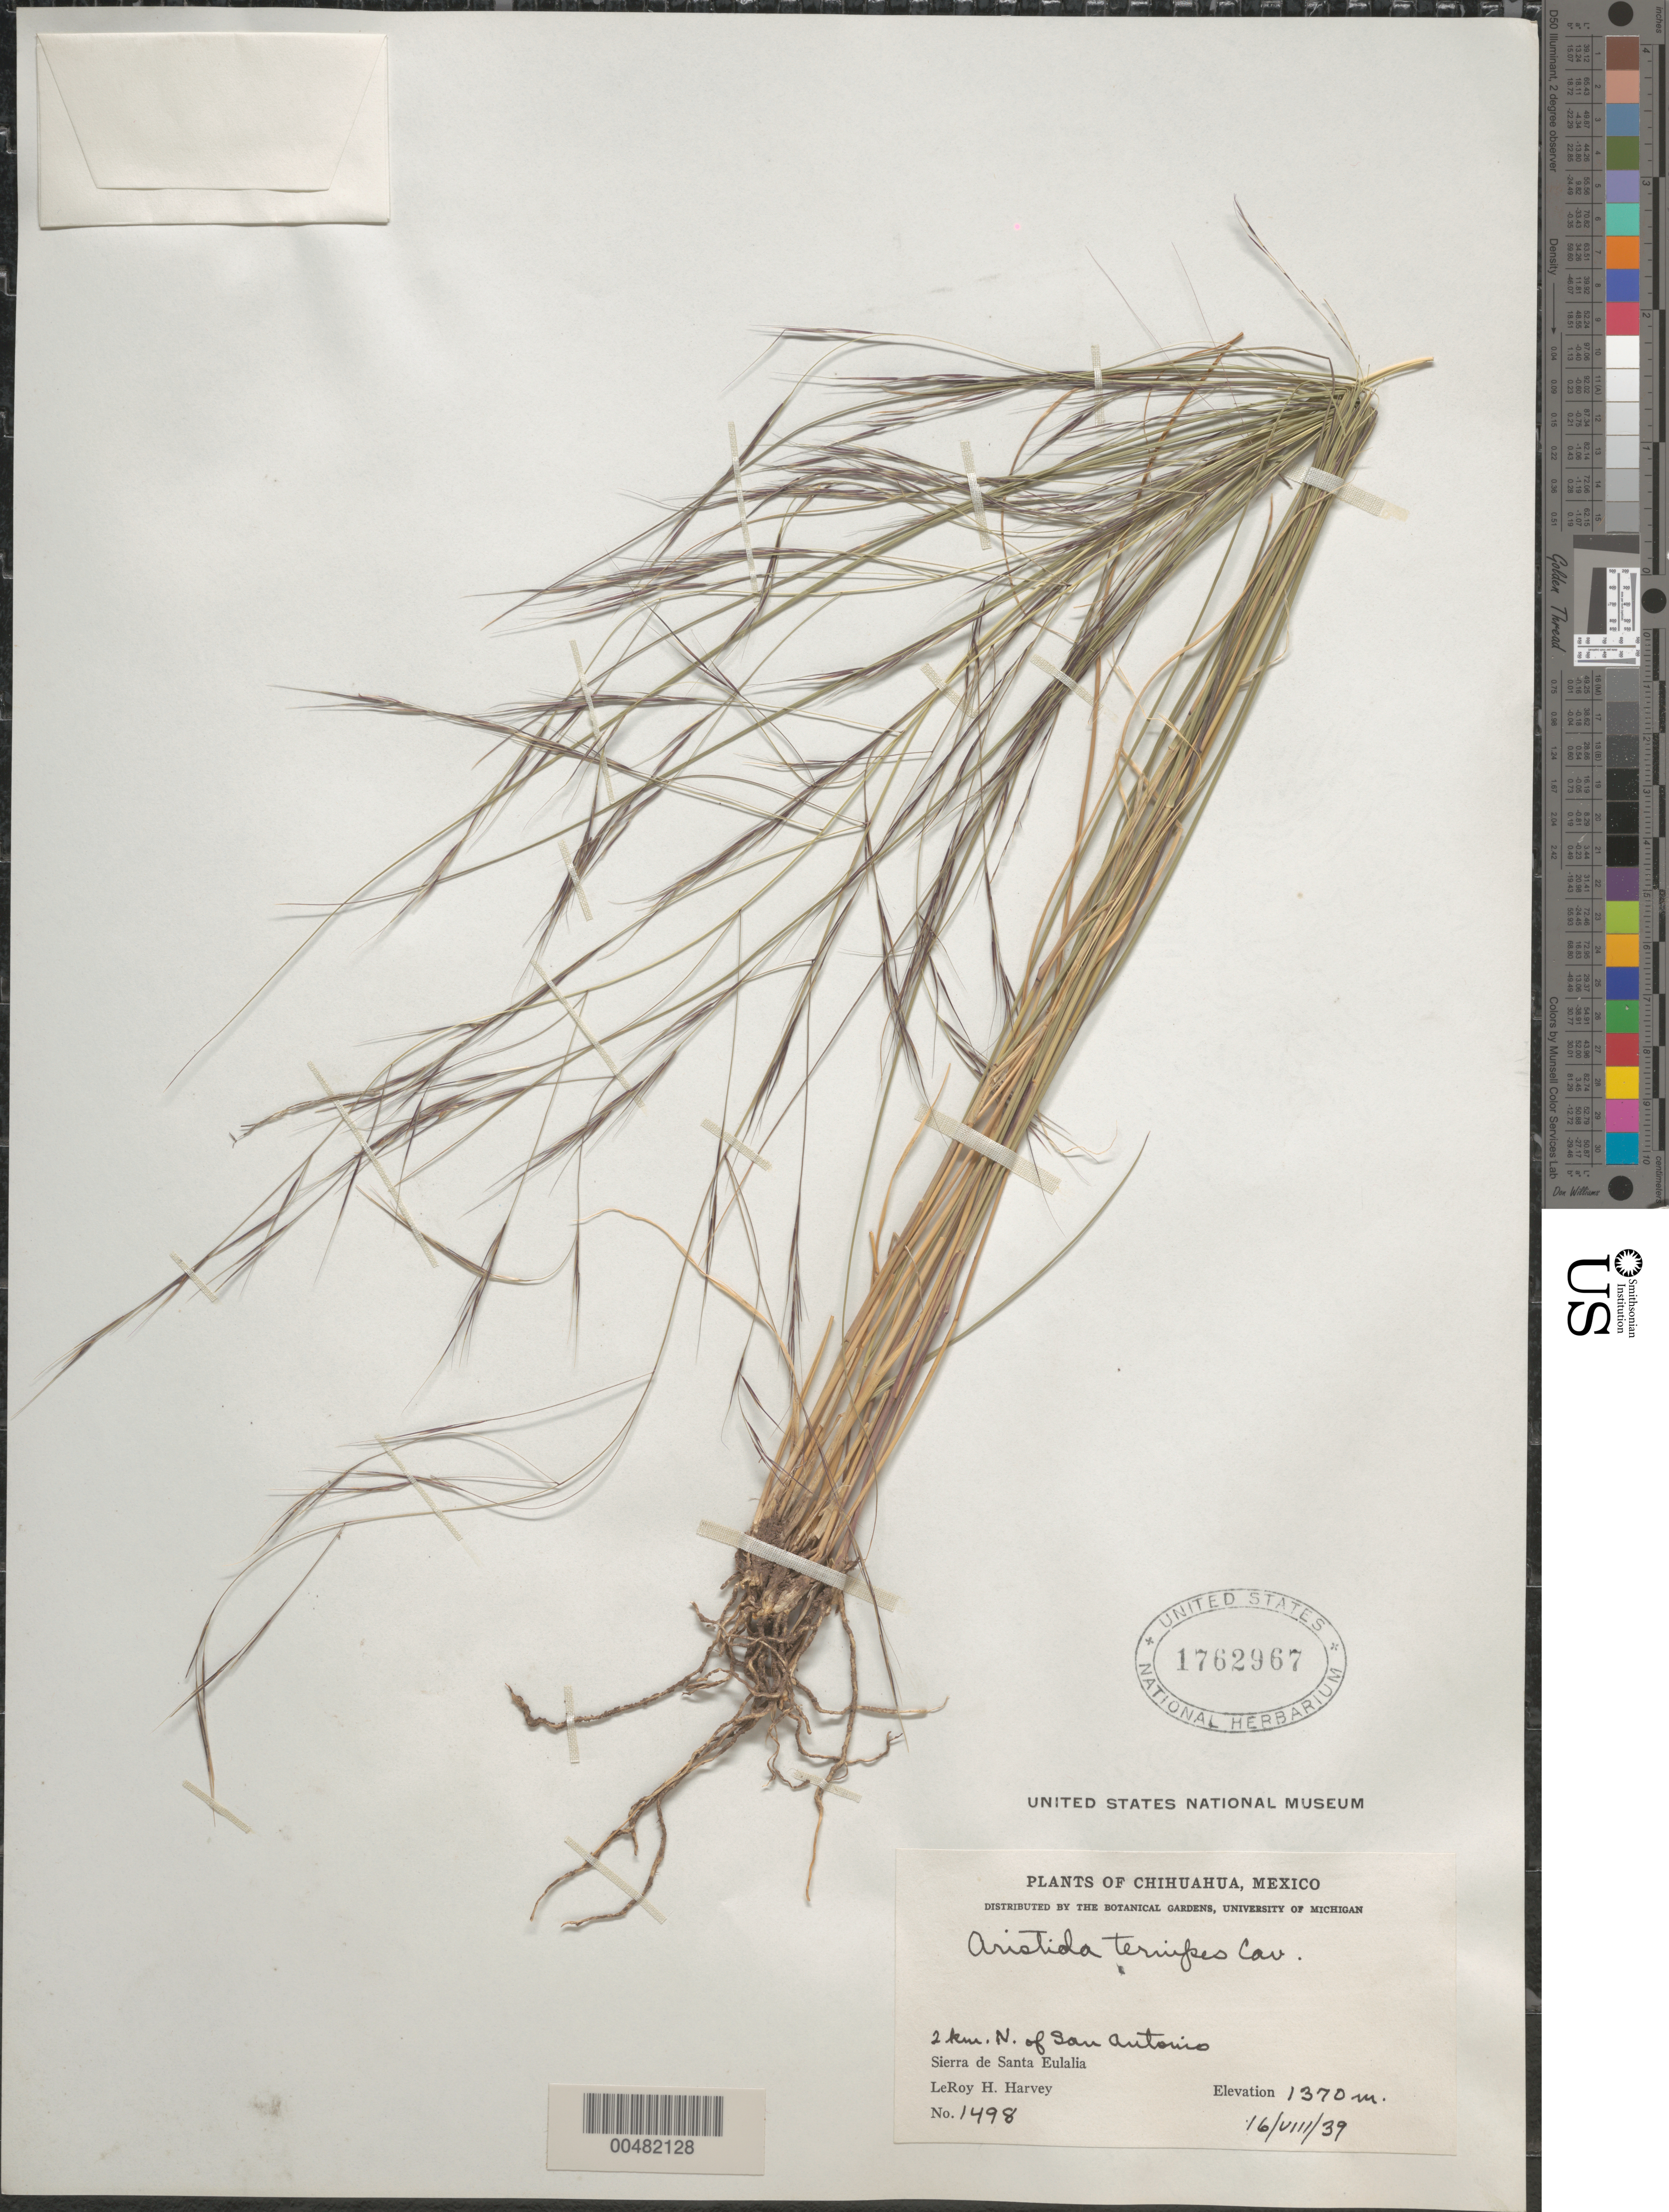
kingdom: Plantae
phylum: Tracheophyta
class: Liliopsida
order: Poales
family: Poaceae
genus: Aristida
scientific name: Aristida ternipes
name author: Cav.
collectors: L. H. Harvey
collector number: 1498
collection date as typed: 16 Aug 1939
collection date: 1939-08-16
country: Mexico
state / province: Chihuahua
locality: Sierra de Santa Eulalia, 2 km N of Sa Antonio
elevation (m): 1370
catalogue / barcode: US 1762967